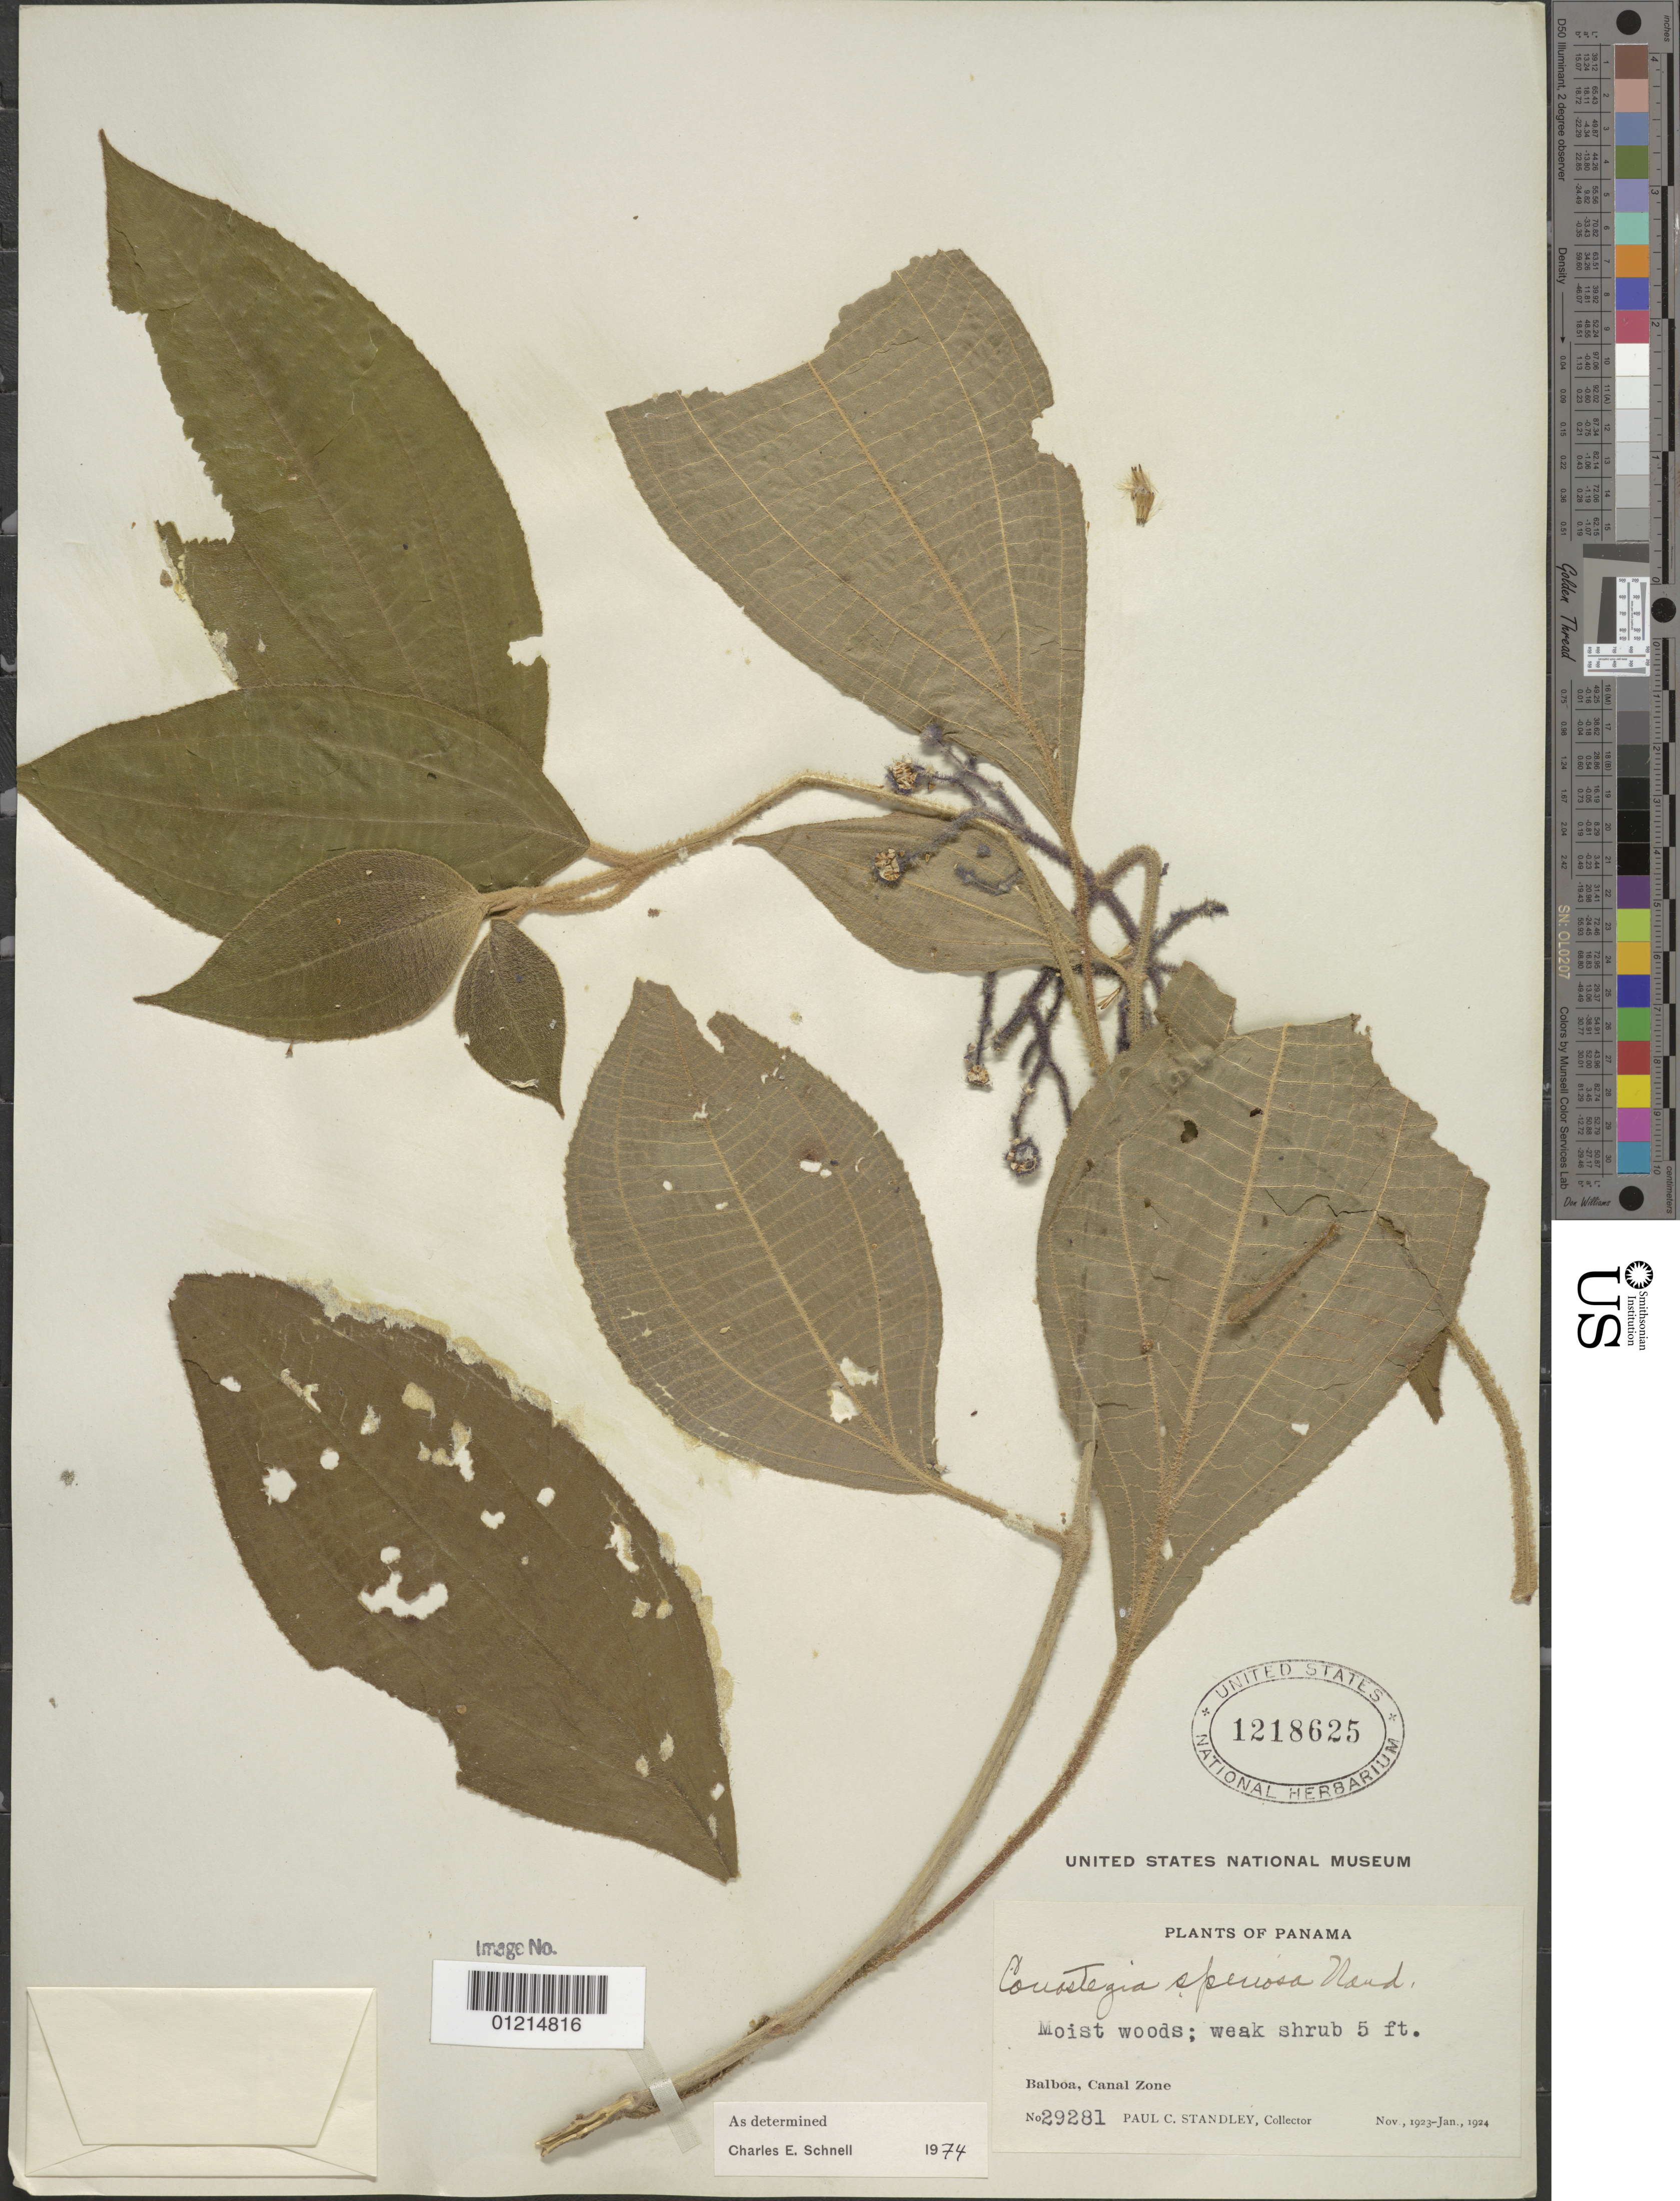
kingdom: Plantae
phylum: Tracheophyta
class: Magnoliopsida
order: Myrtales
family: Melastomataceae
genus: Conostegia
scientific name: Conostegia speciosa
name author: Naudin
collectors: P. C. Standley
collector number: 29281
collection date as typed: Nov 1923 to -- Jan 1924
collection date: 1923-11/1924-01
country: Panama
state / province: Panamá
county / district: Canal Zone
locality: Balboa.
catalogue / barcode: US 1218625